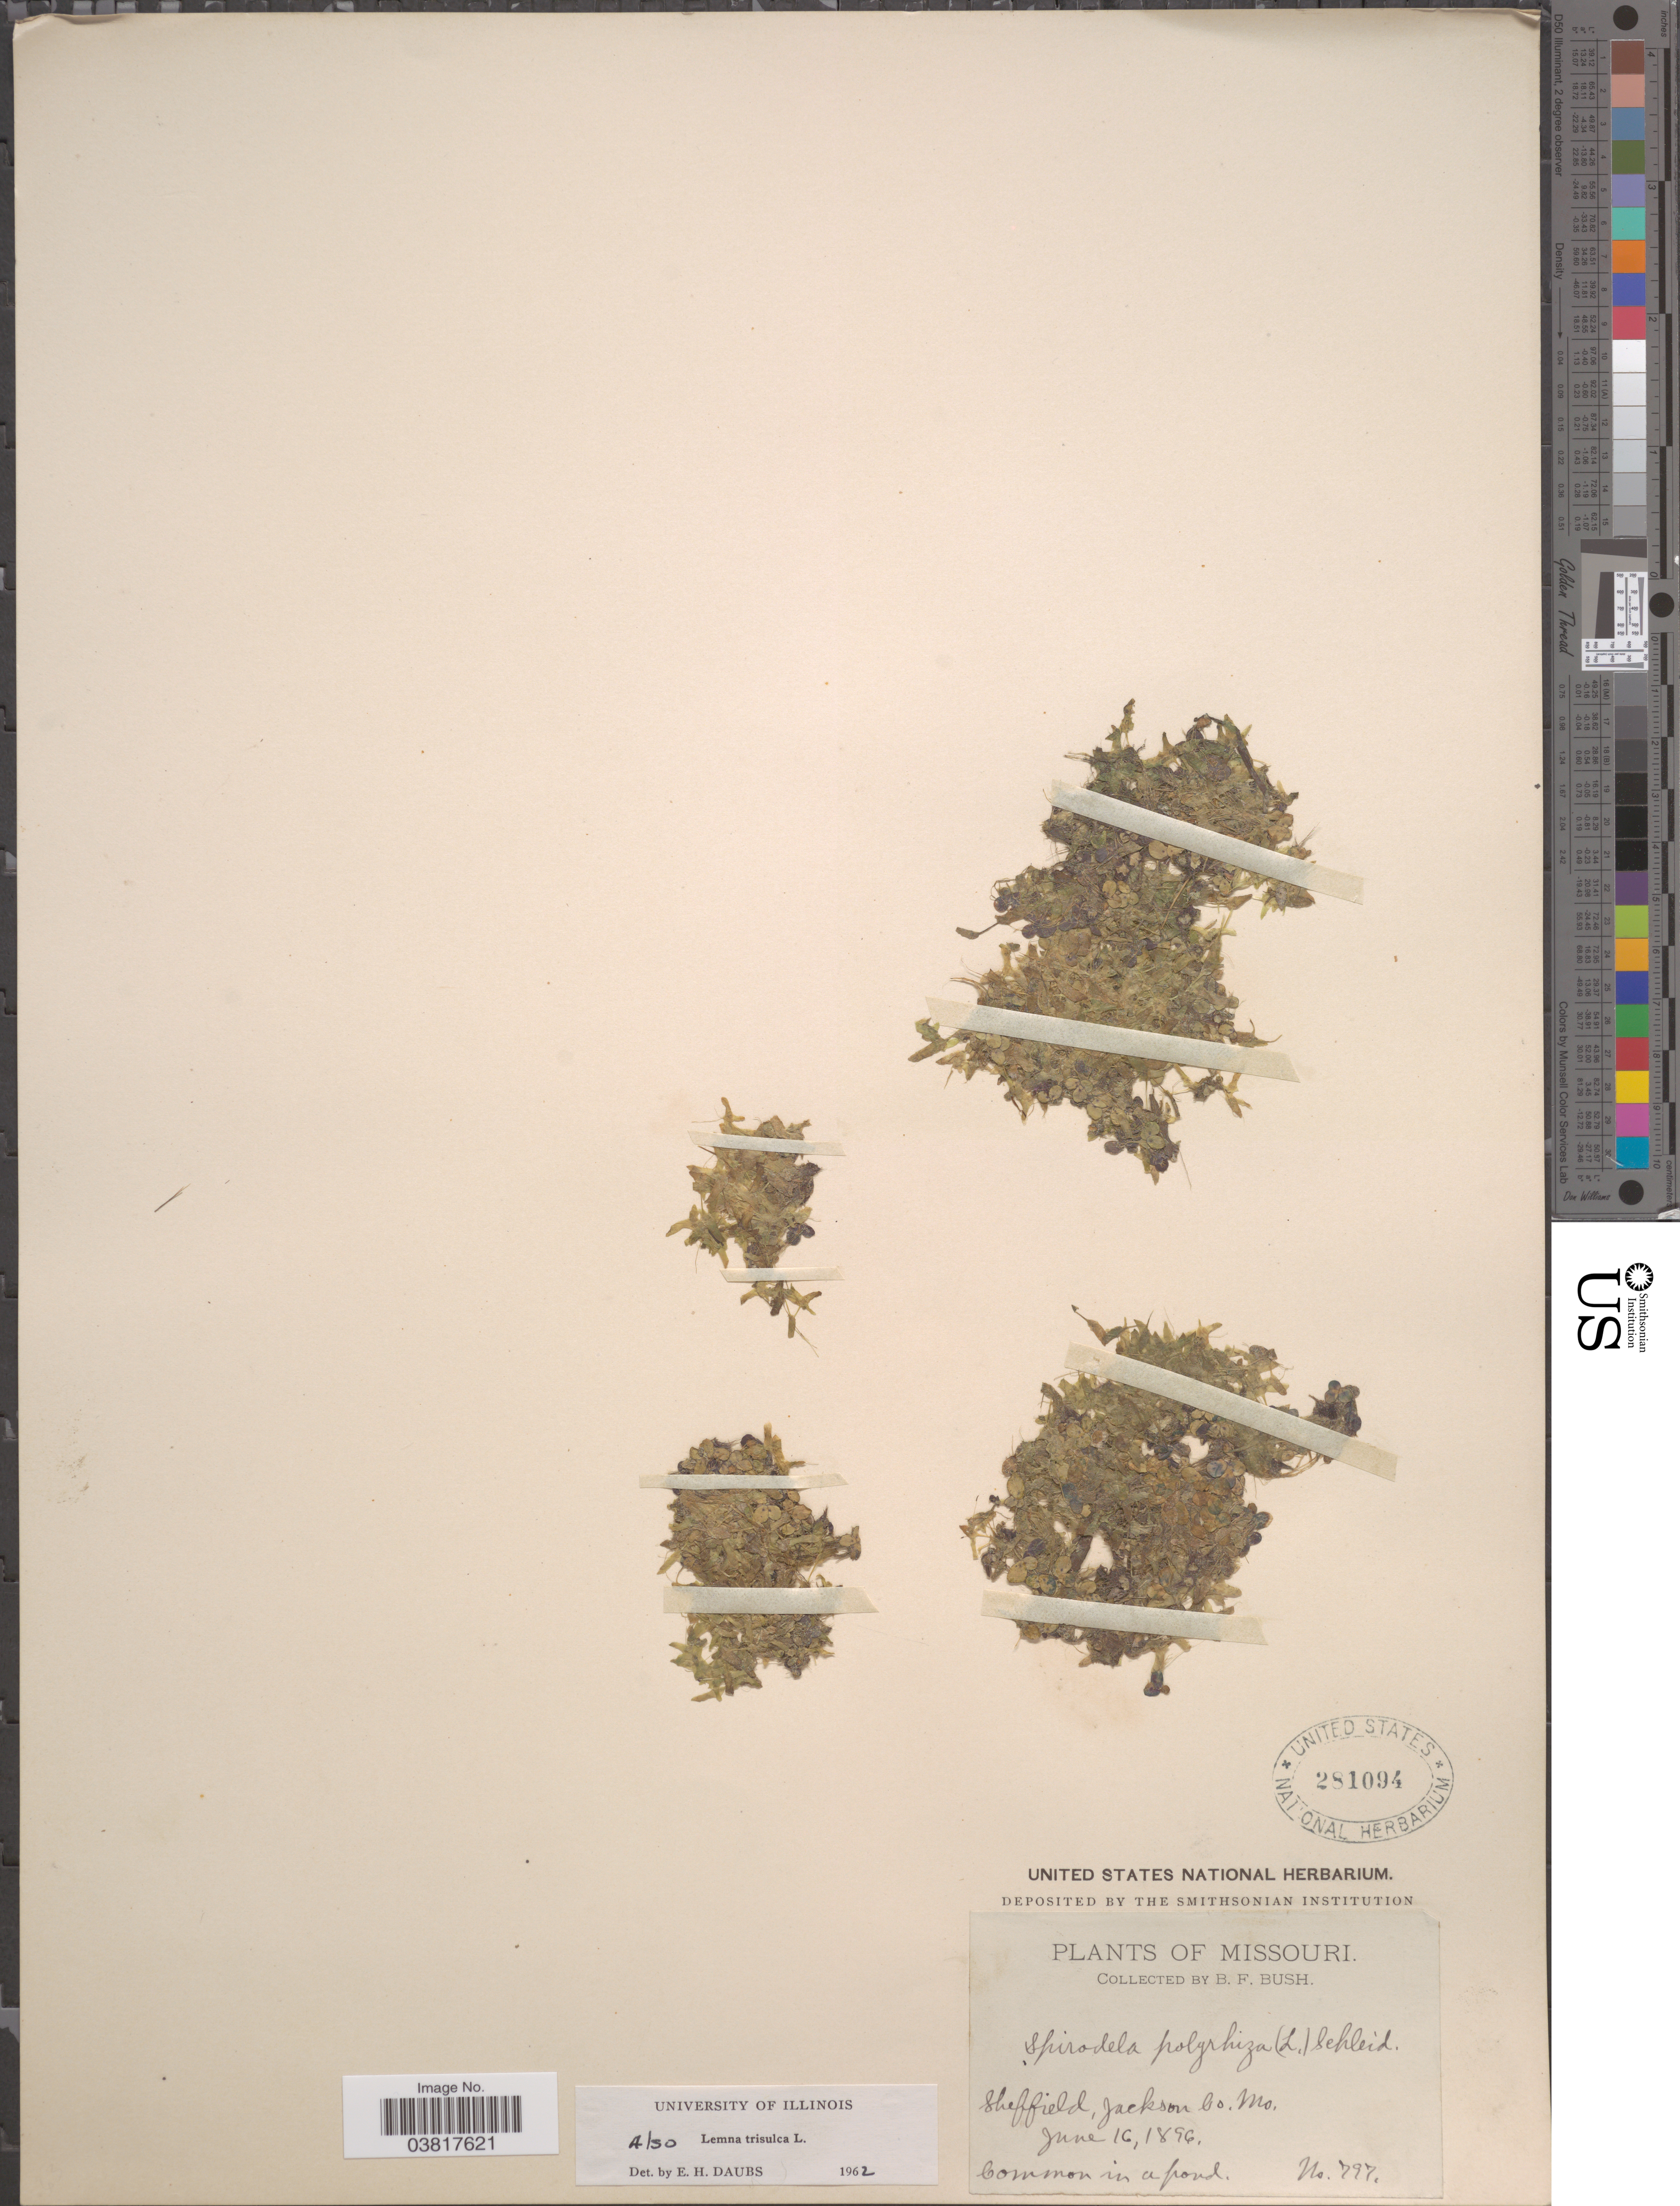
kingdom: Plantae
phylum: Tracheophyta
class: Liliopsida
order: Alismatales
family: Araceae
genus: Lemna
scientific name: Lemna trisulca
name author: L.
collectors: B. F. Bush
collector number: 797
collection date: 1896-06-16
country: United States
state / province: Missouri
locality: Sheffield, Jackson Co.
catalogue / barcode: US 281094